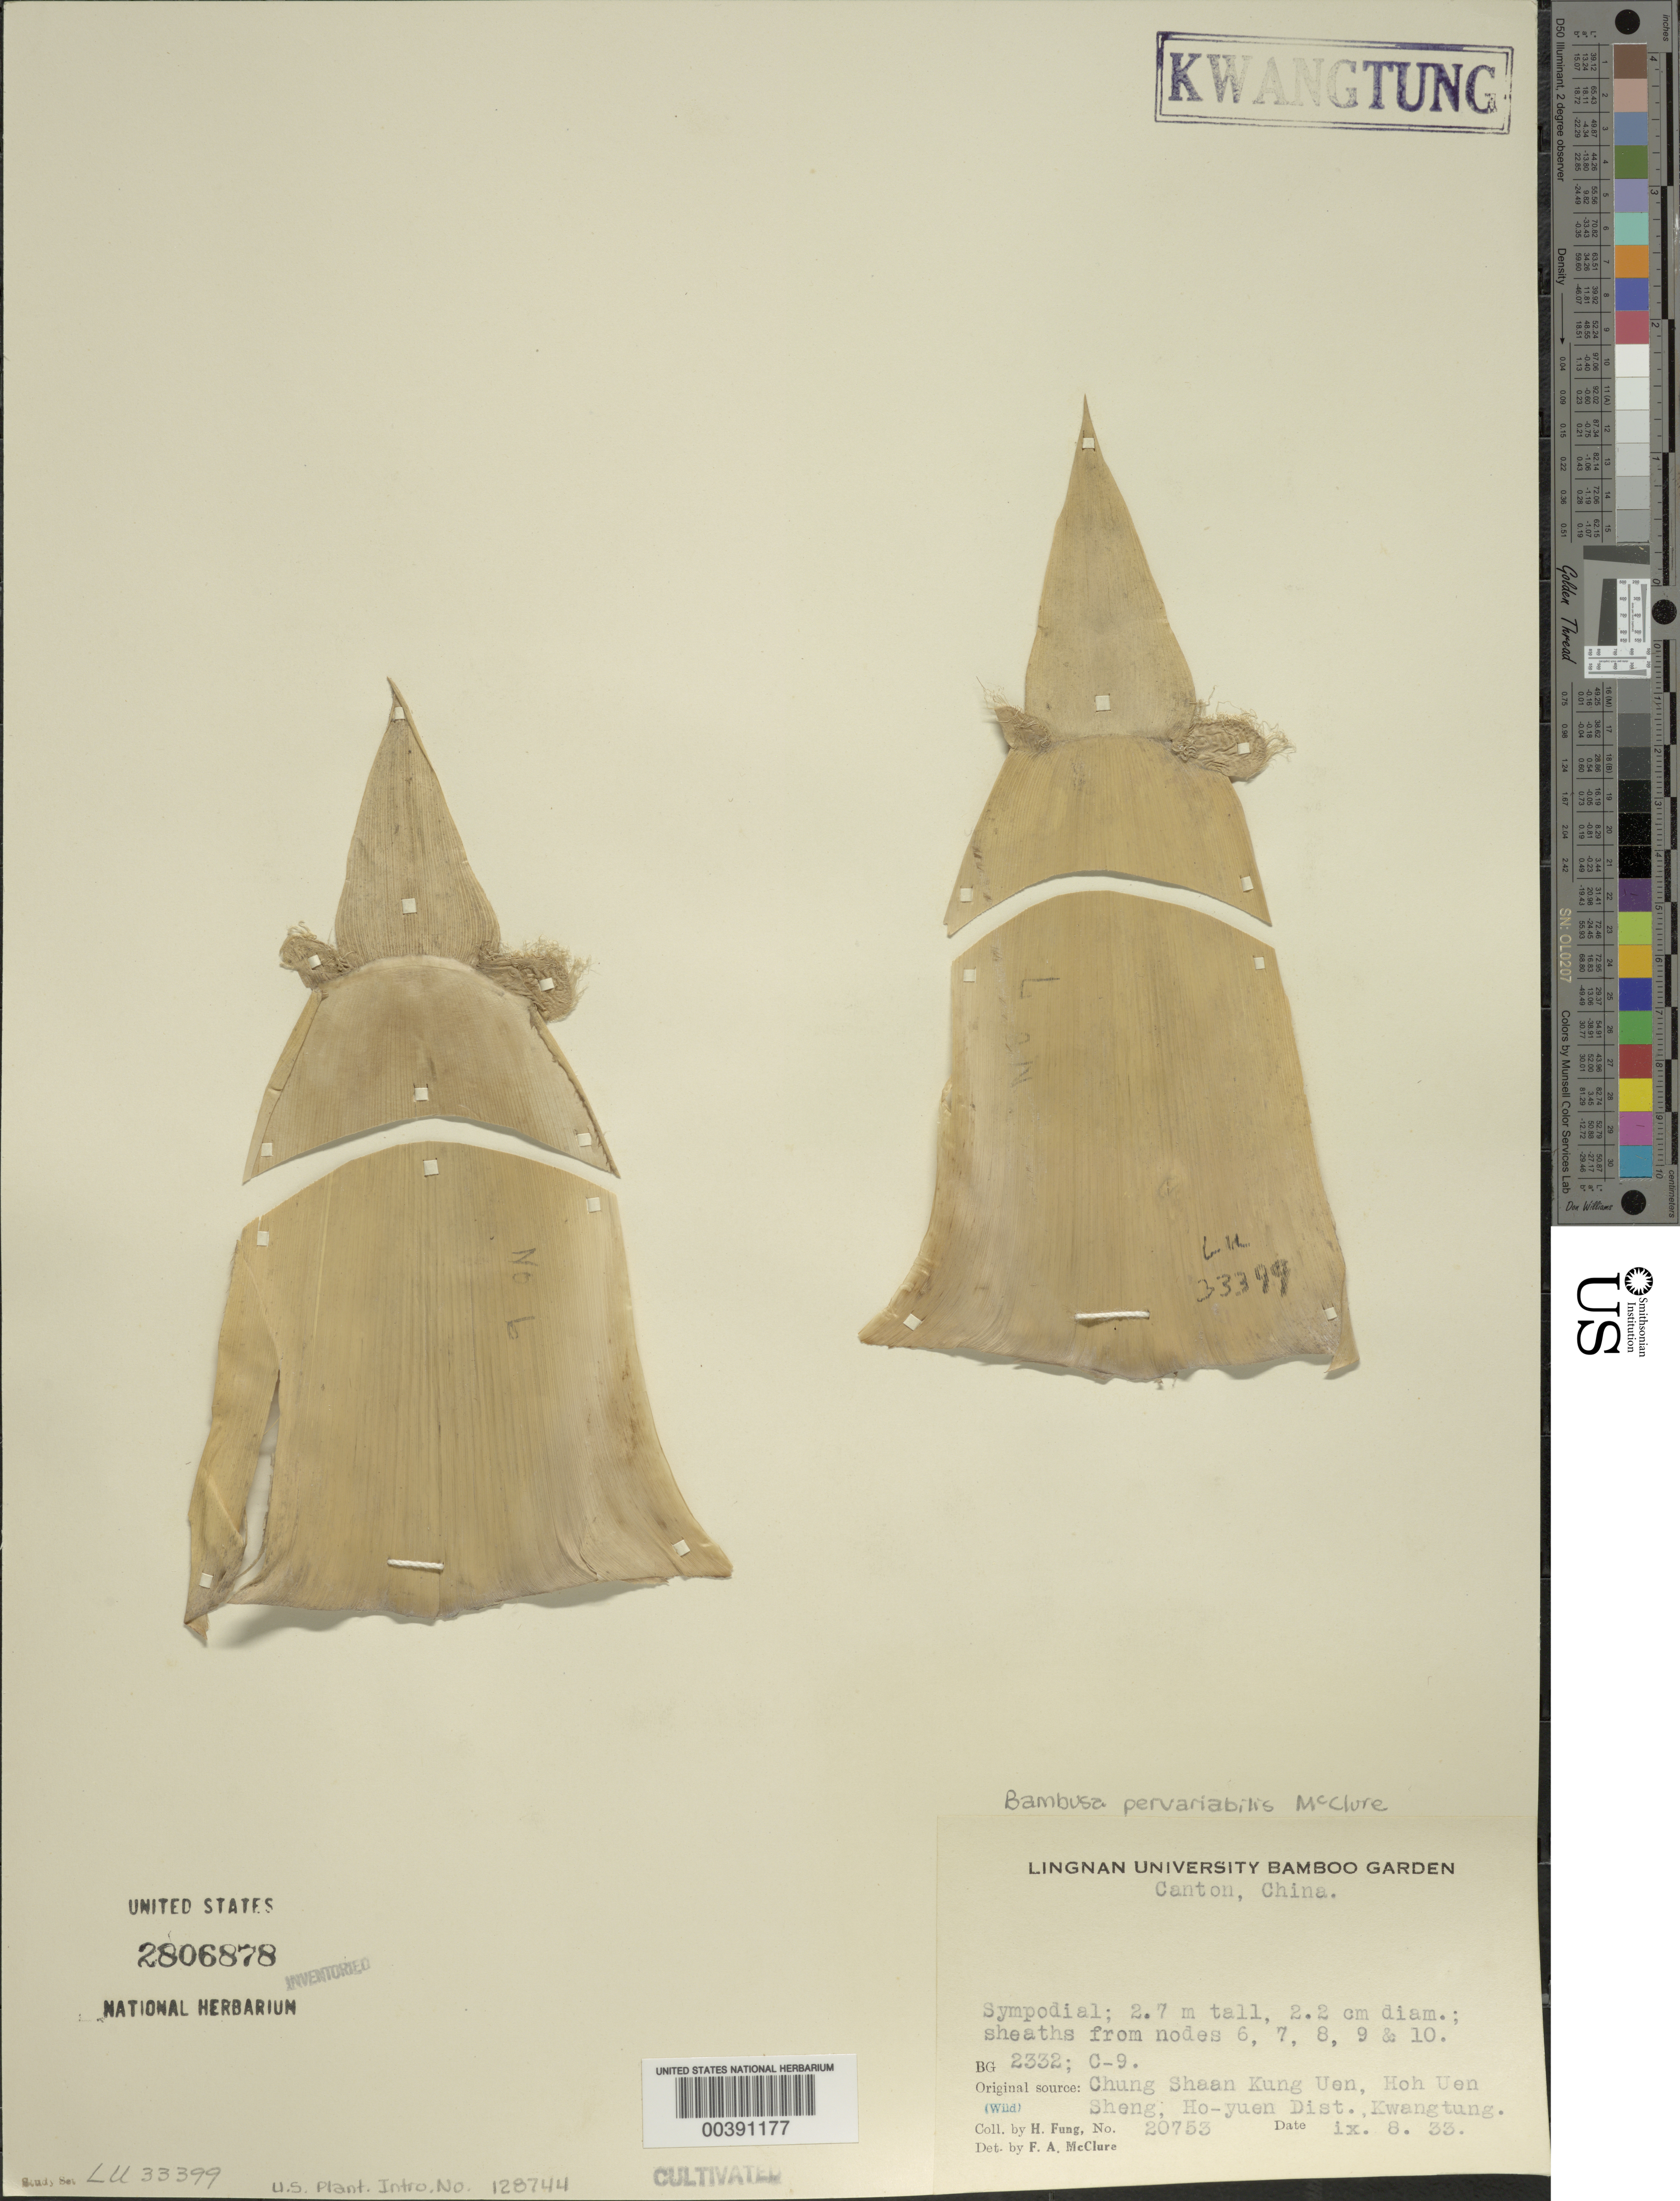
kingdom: Plantae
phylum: Tracheophyta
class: Liliopsida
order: Poales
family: Poaceae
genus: Bambusa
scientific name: Bambusa pervariabilis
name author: McClure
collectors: H. L. Fung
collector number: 20753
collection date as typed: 08 Sep 1933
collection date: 1933-09-08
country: China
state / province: Guangdong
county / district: Guangzhou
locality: Lingnan univ. bg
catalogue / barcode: US 2806878